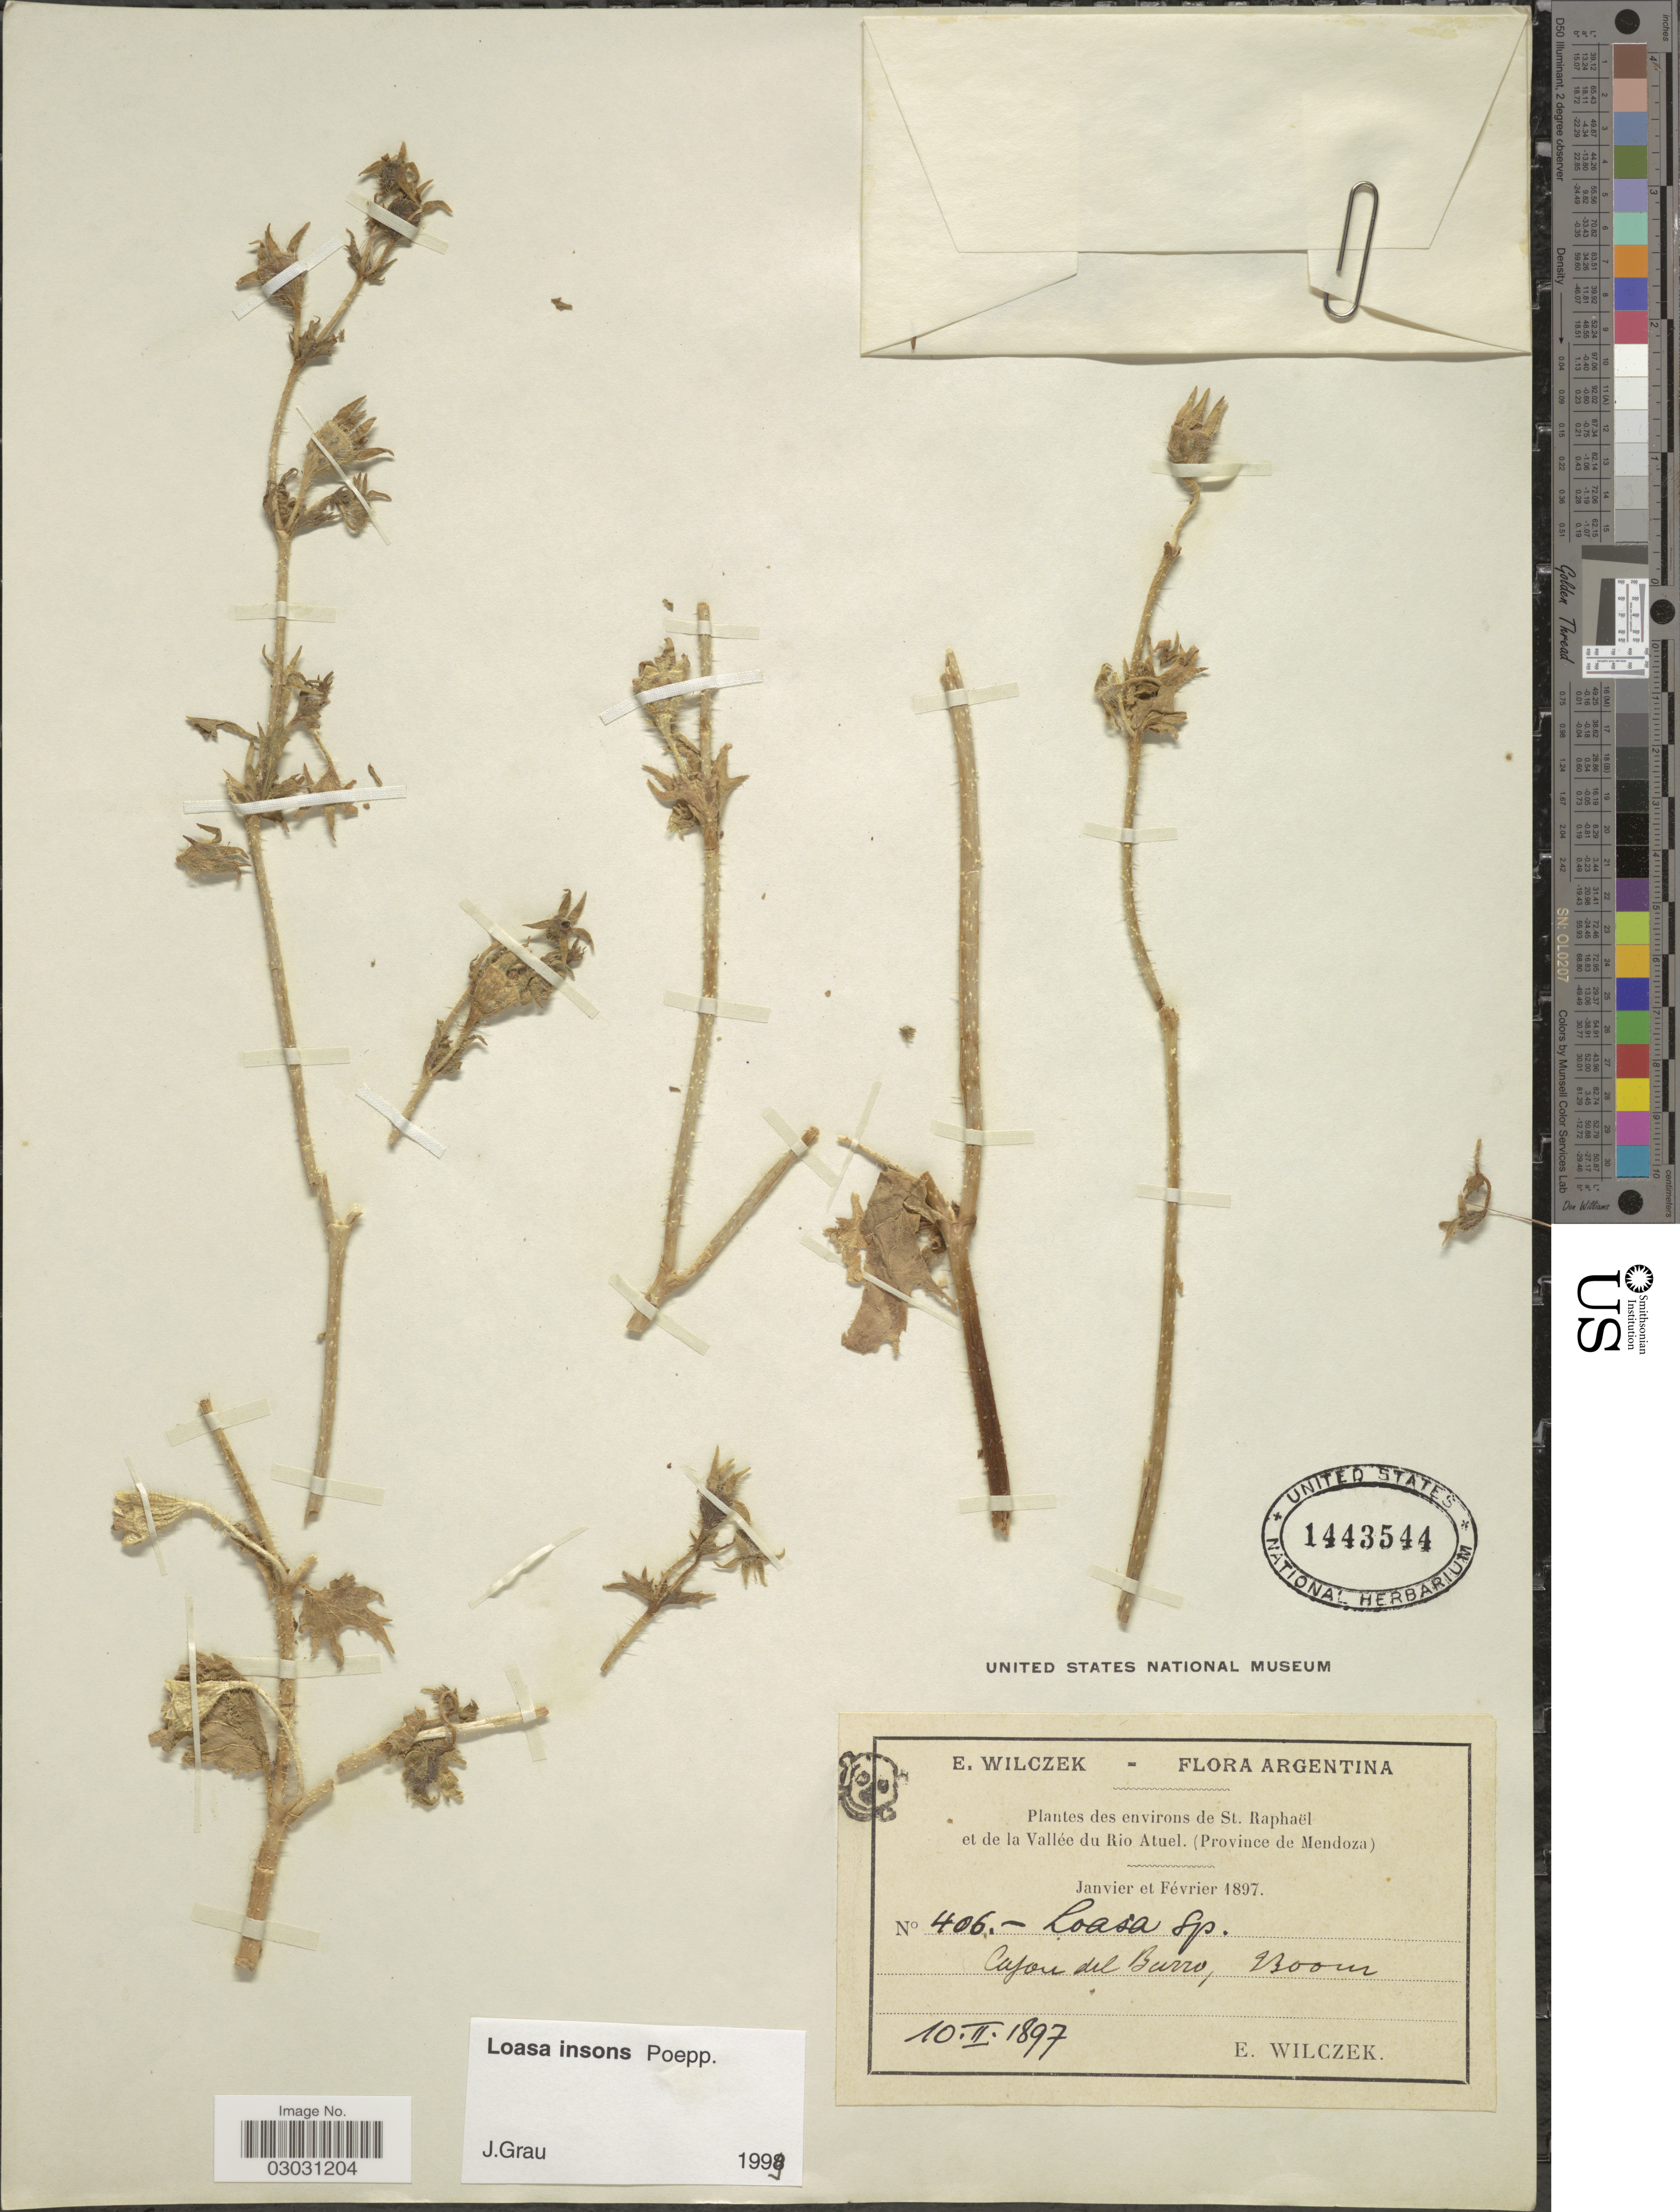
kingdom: Plantae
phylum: Tracheophyta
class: Magnoliopsida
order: Cornales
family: Loasaceae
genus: Loasa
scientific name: Loasa insons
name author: Poepp.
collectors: E. Wilczek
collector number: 406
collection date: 1897-02-10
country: Argentina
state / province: Mendoza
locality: Environs de St. Raphaël et de la Vallée du Rio Atuel. (Province de Mendoza). Cajou del Burro.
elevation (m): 2300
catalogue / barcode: US 1443544